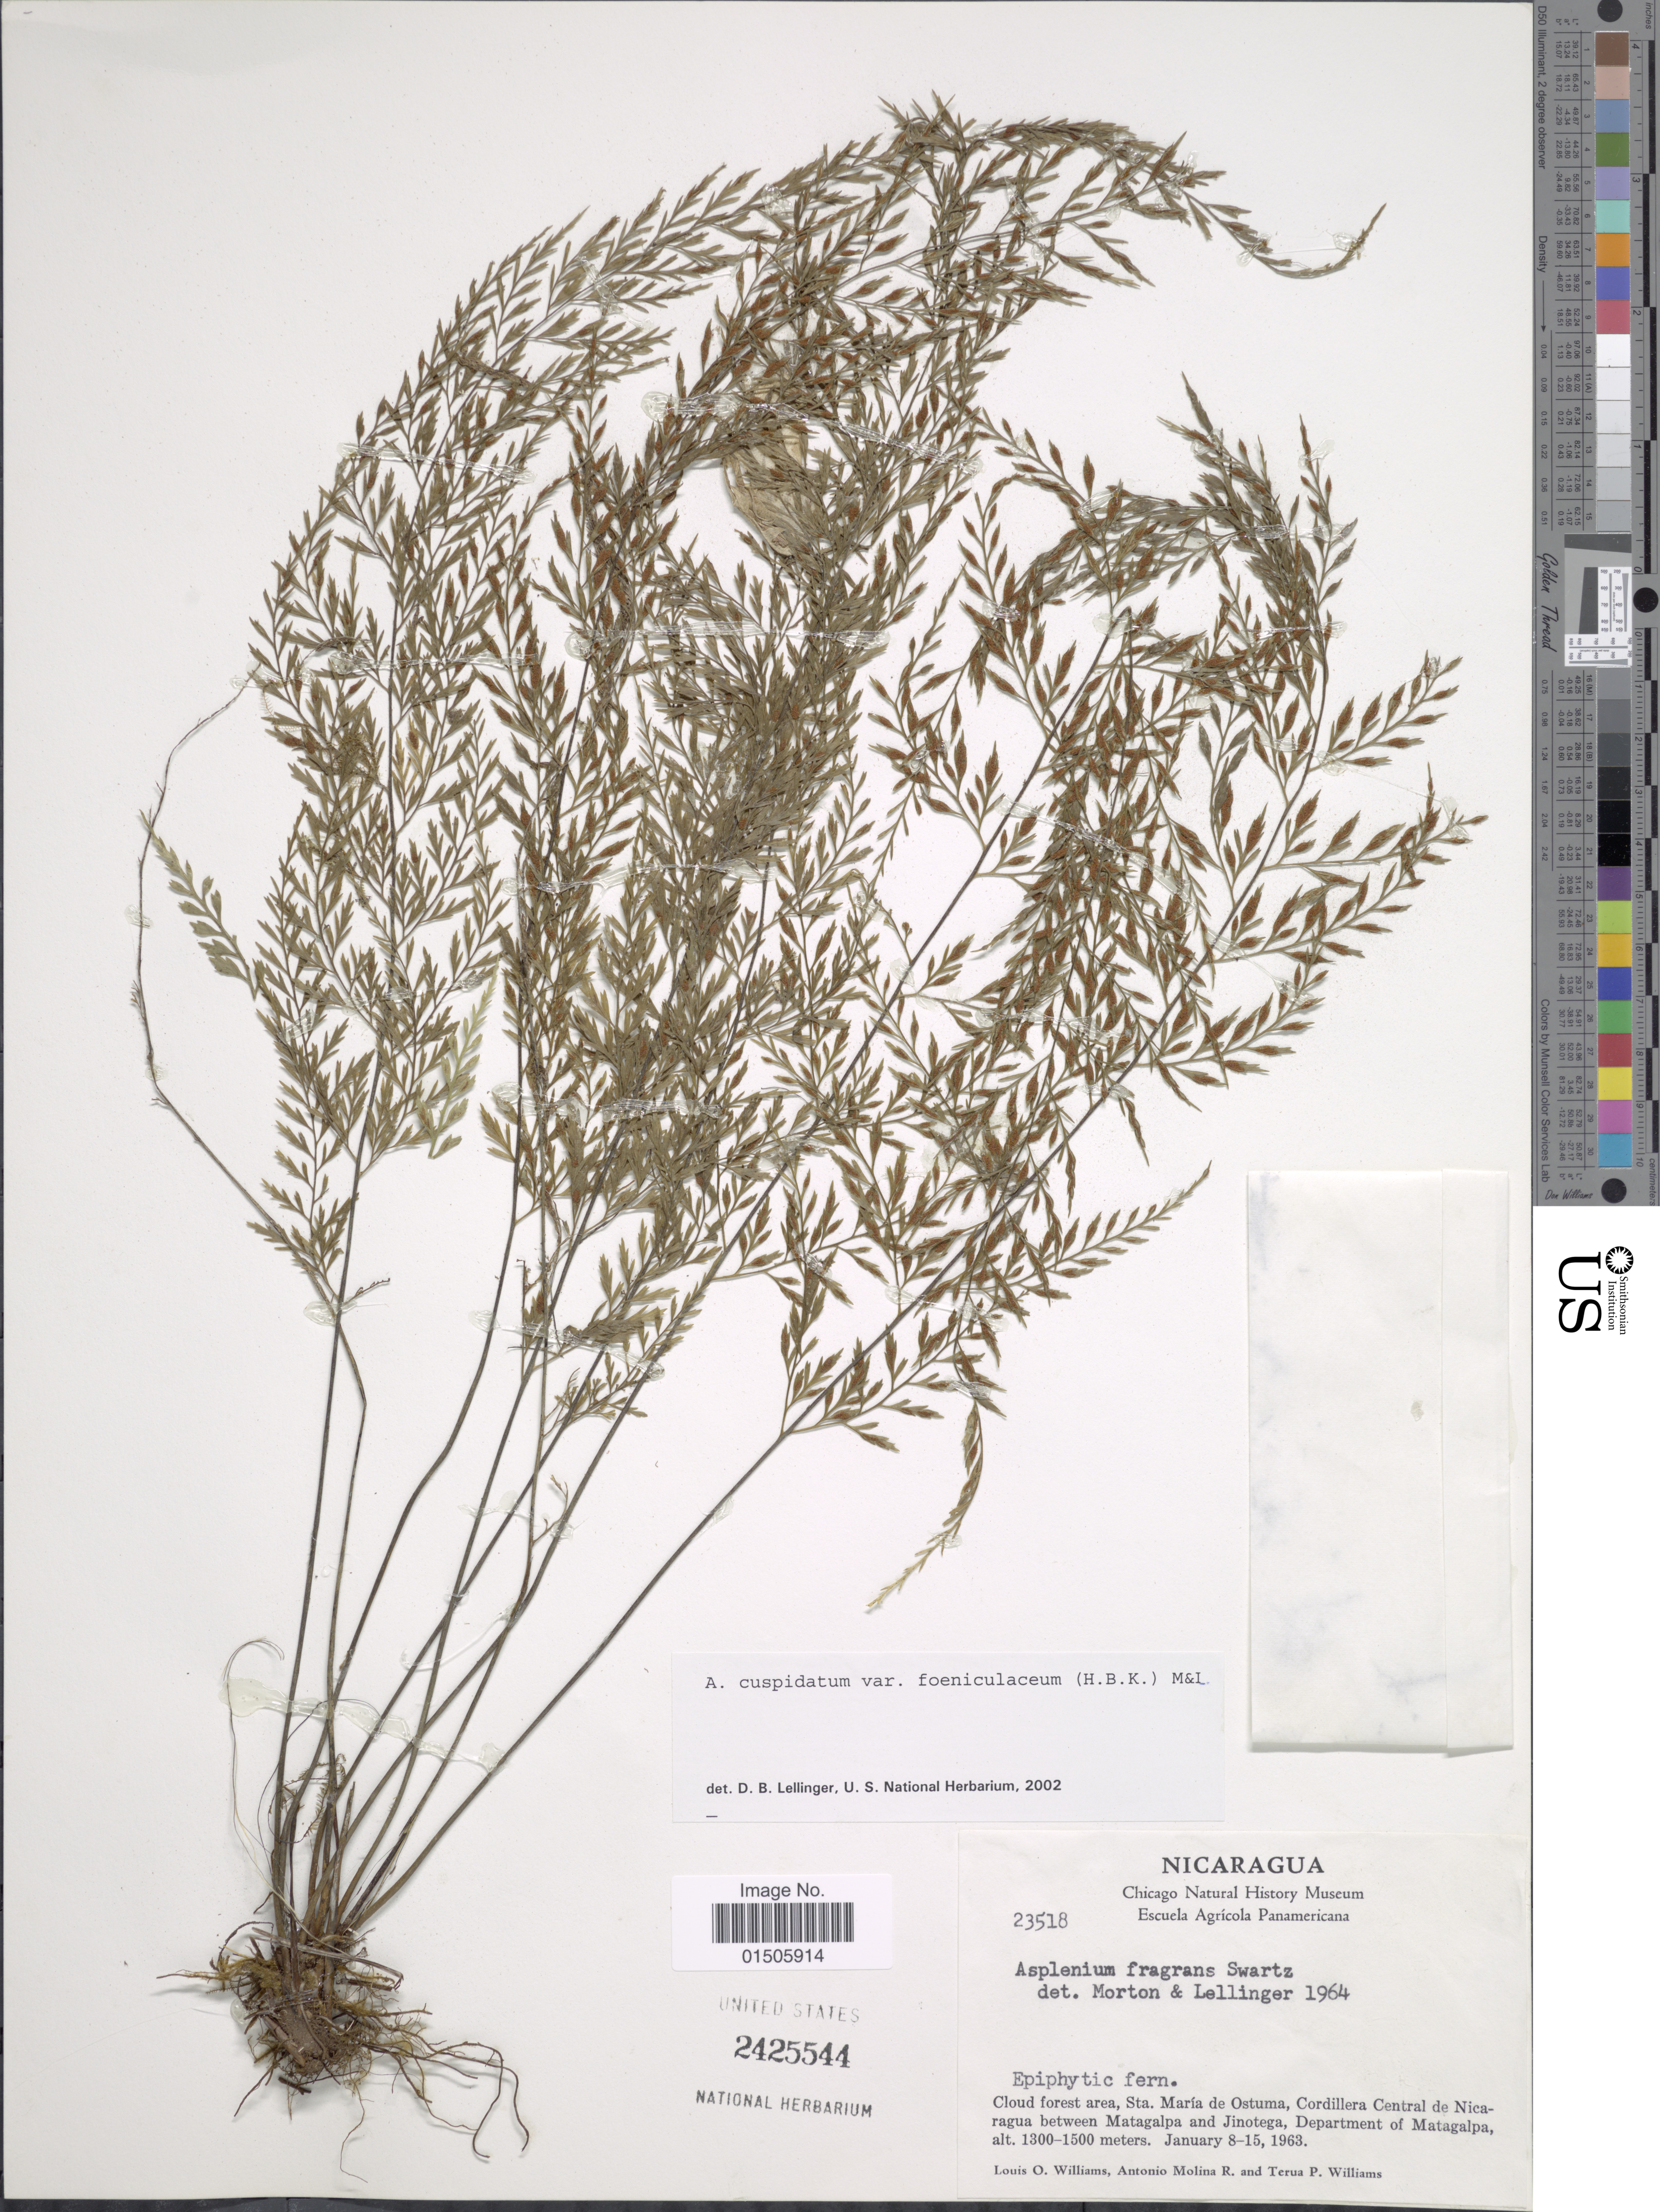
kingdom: Plantae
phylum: Tracheophyta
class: Polypodiopsida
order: Polypodiales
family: Aspleniaceae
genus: Asplenium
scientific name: Asplenium cuspidatum var. foeniculaceum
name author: (Kunth) C.V. Morton & Lellinger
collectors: L. O. Williams, A. Molina R. & T. P. Williams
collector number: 23518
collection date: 1963-01-08/1963-01-15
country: Nicaragua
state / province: Matagalpa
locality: Epiphytic fern, Cloud forest area, Sta. Maria de Ostuma, Cordillera Central de Nicaragua between Matagalpa and Jinotega. Department of Matagalpa.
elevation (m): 1300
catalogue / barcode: US 2425544